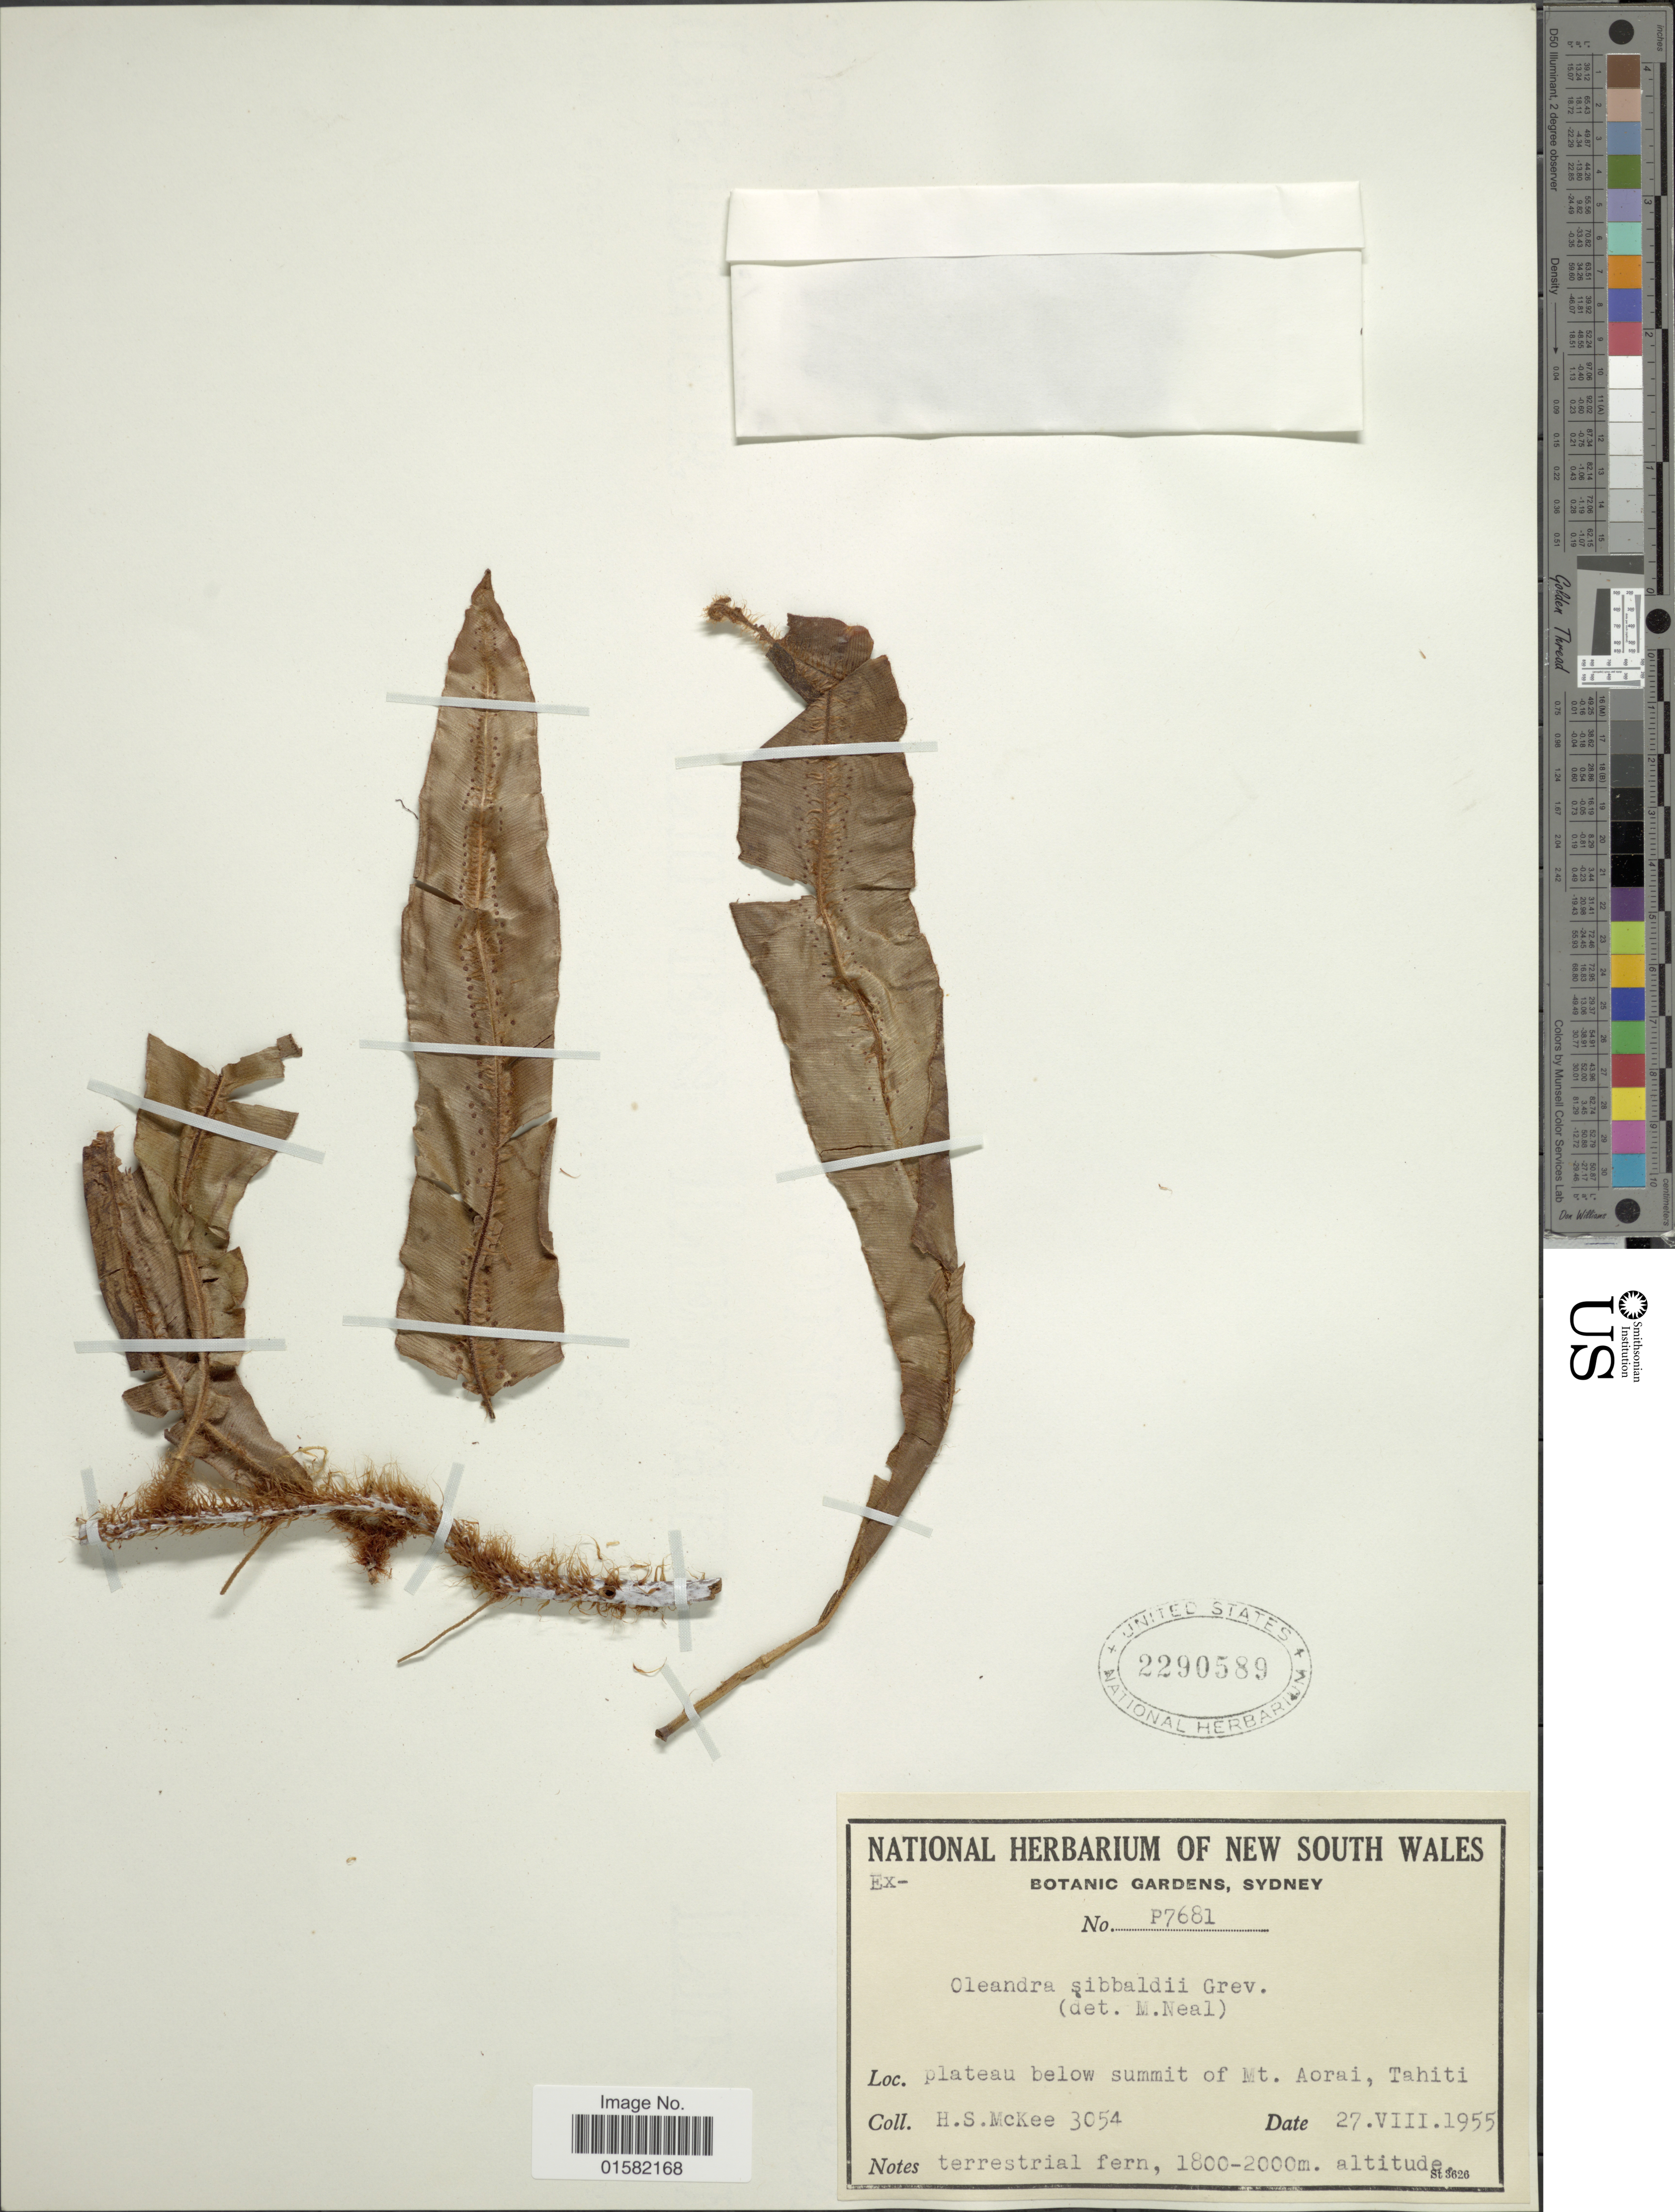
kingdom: Plantae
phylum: Tracheophyta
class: Polypodiopsida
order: Polypodiales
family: Oleandraceae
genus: Oleandra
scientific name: Oleandra sibbaldii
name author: Grev.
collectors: H. S. McKee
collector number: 3054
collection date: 1955-08-27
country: French Polynesia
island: Tahiti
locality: Plateau below summit of Mt. Aorai, Tahiti.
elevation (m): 1800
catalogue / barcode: US 2290589